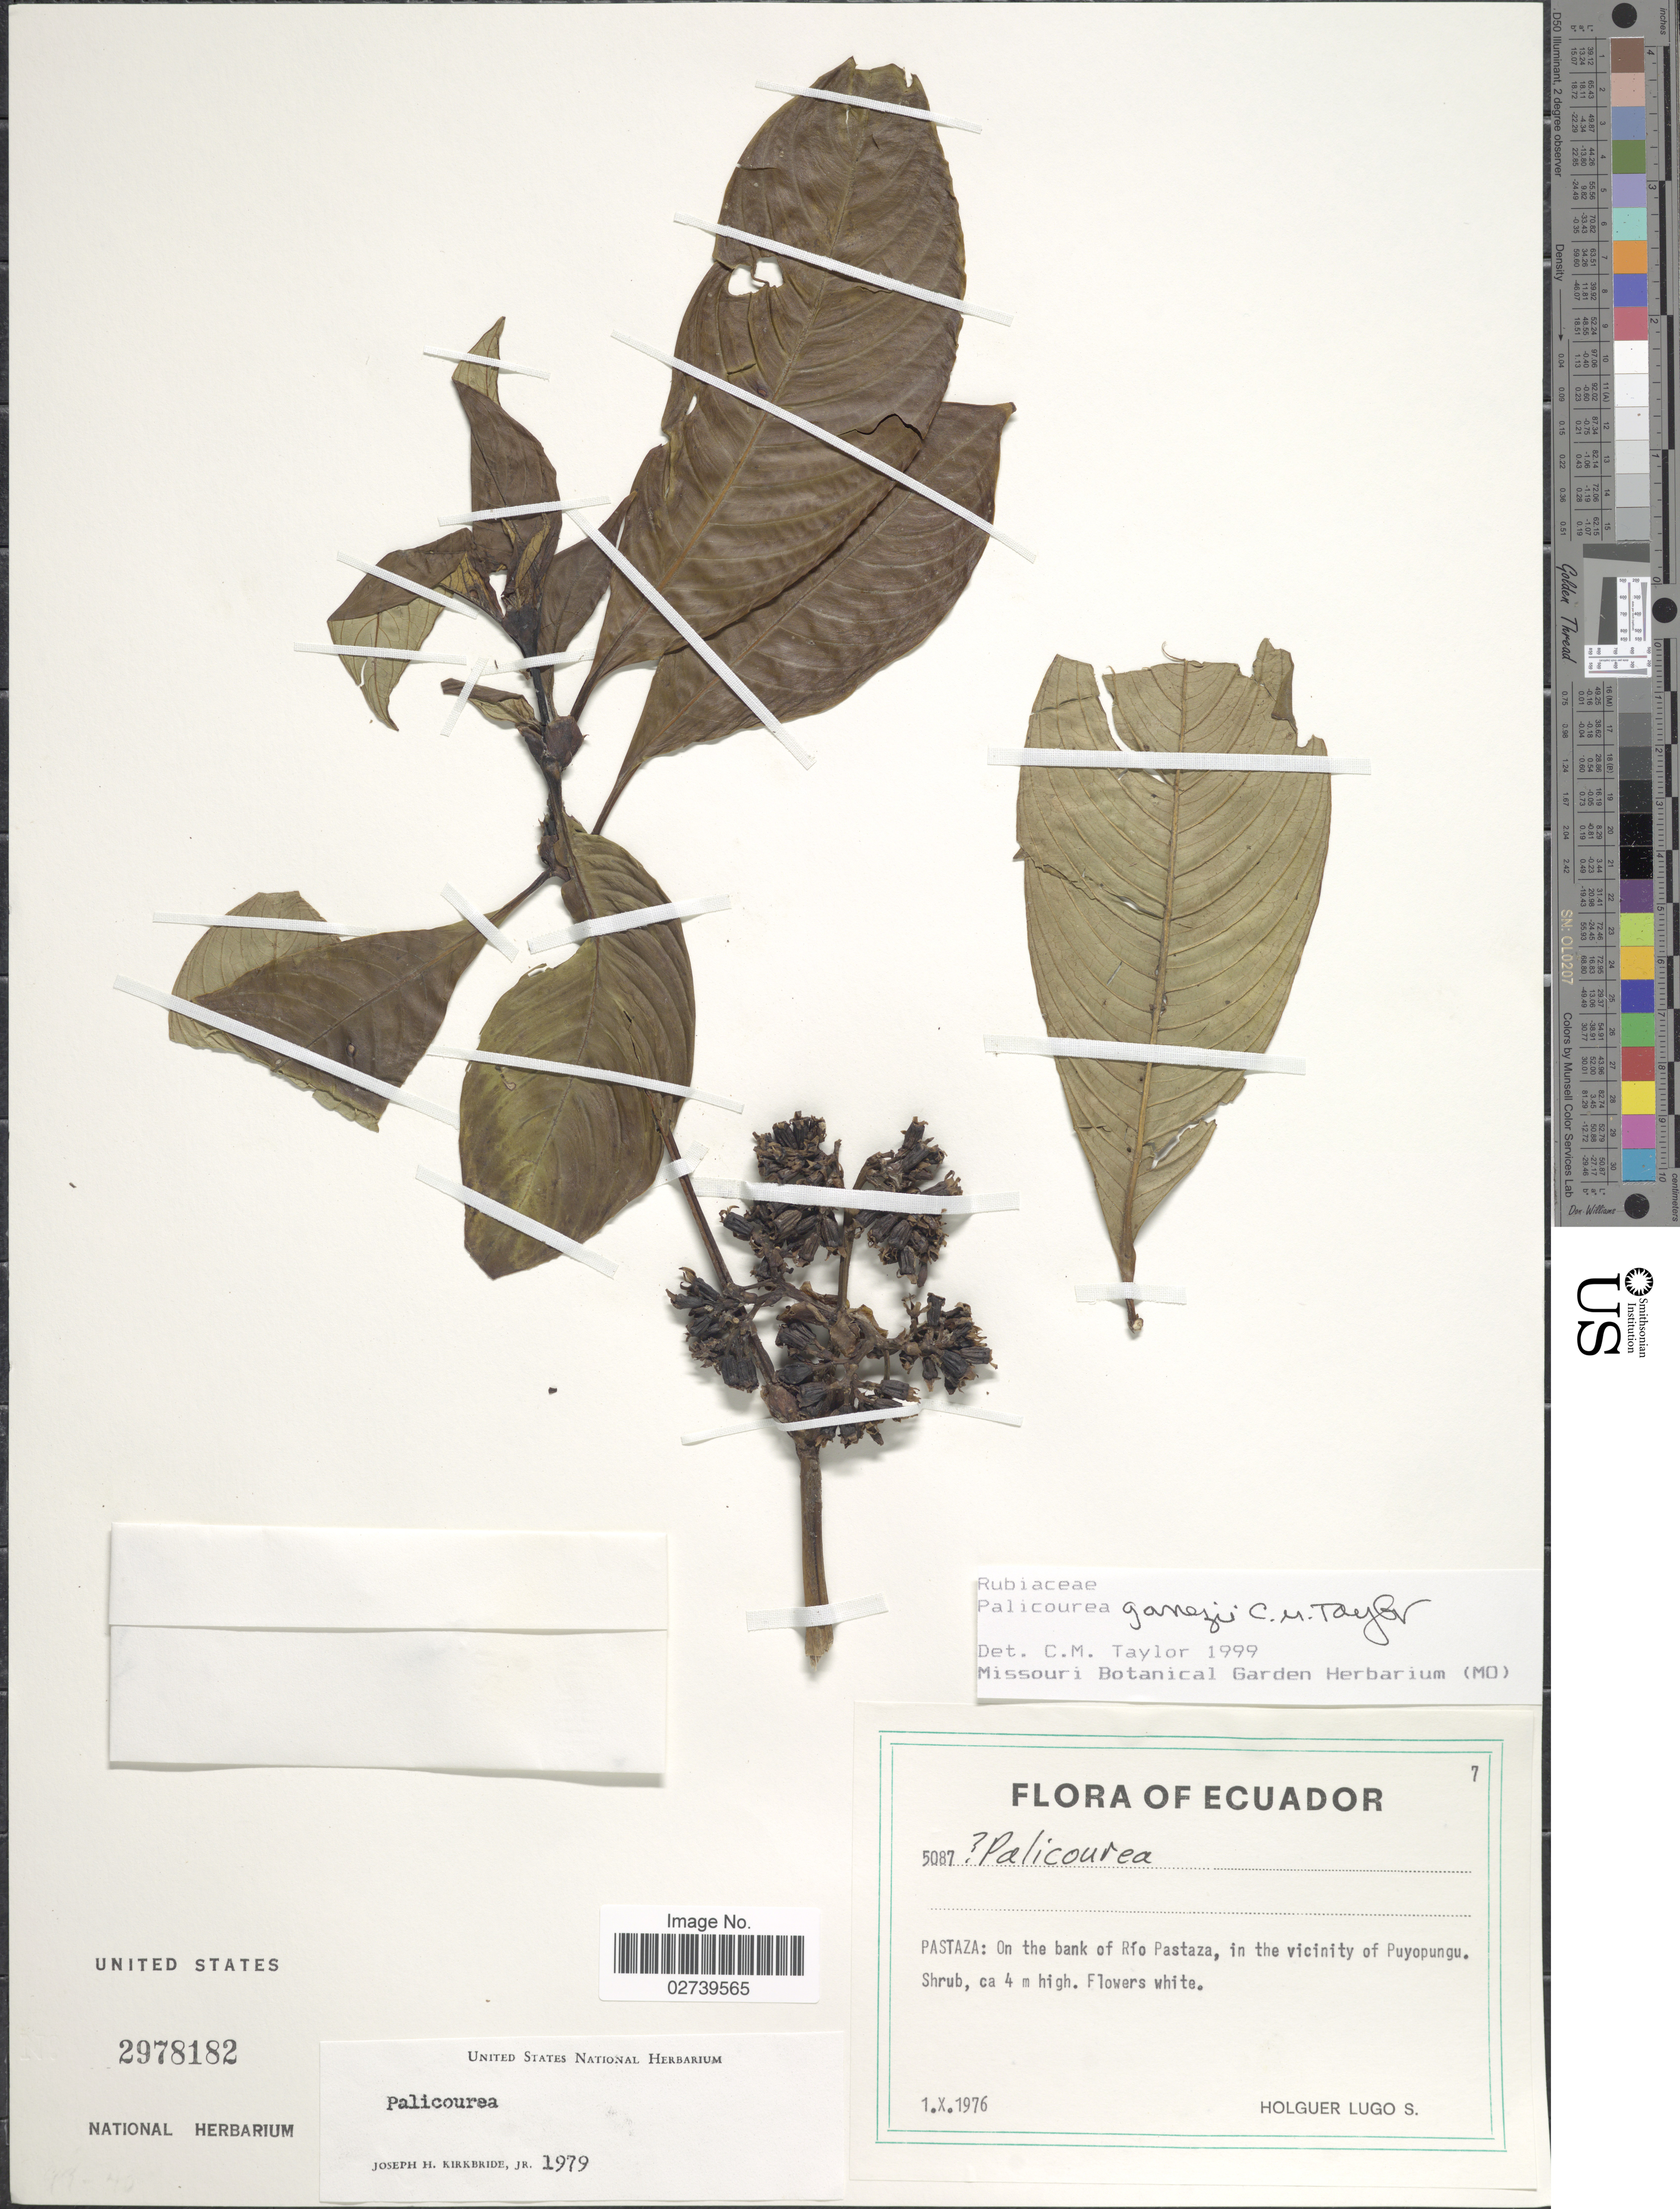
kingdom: Plantae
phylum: Tracheophyta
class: Magnoliopsida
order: Gentianales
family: Rubiaceae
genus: Palicourea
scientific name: Palicourea gomezii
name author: C.M. Taylor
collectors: H. Lugo S.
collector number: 5087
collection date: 1976-10-01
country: Ecuador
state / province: Pastaza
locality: On the bank of Rio Pastaza, in the vicinity of Puyopungu.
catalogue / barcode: US 2978182